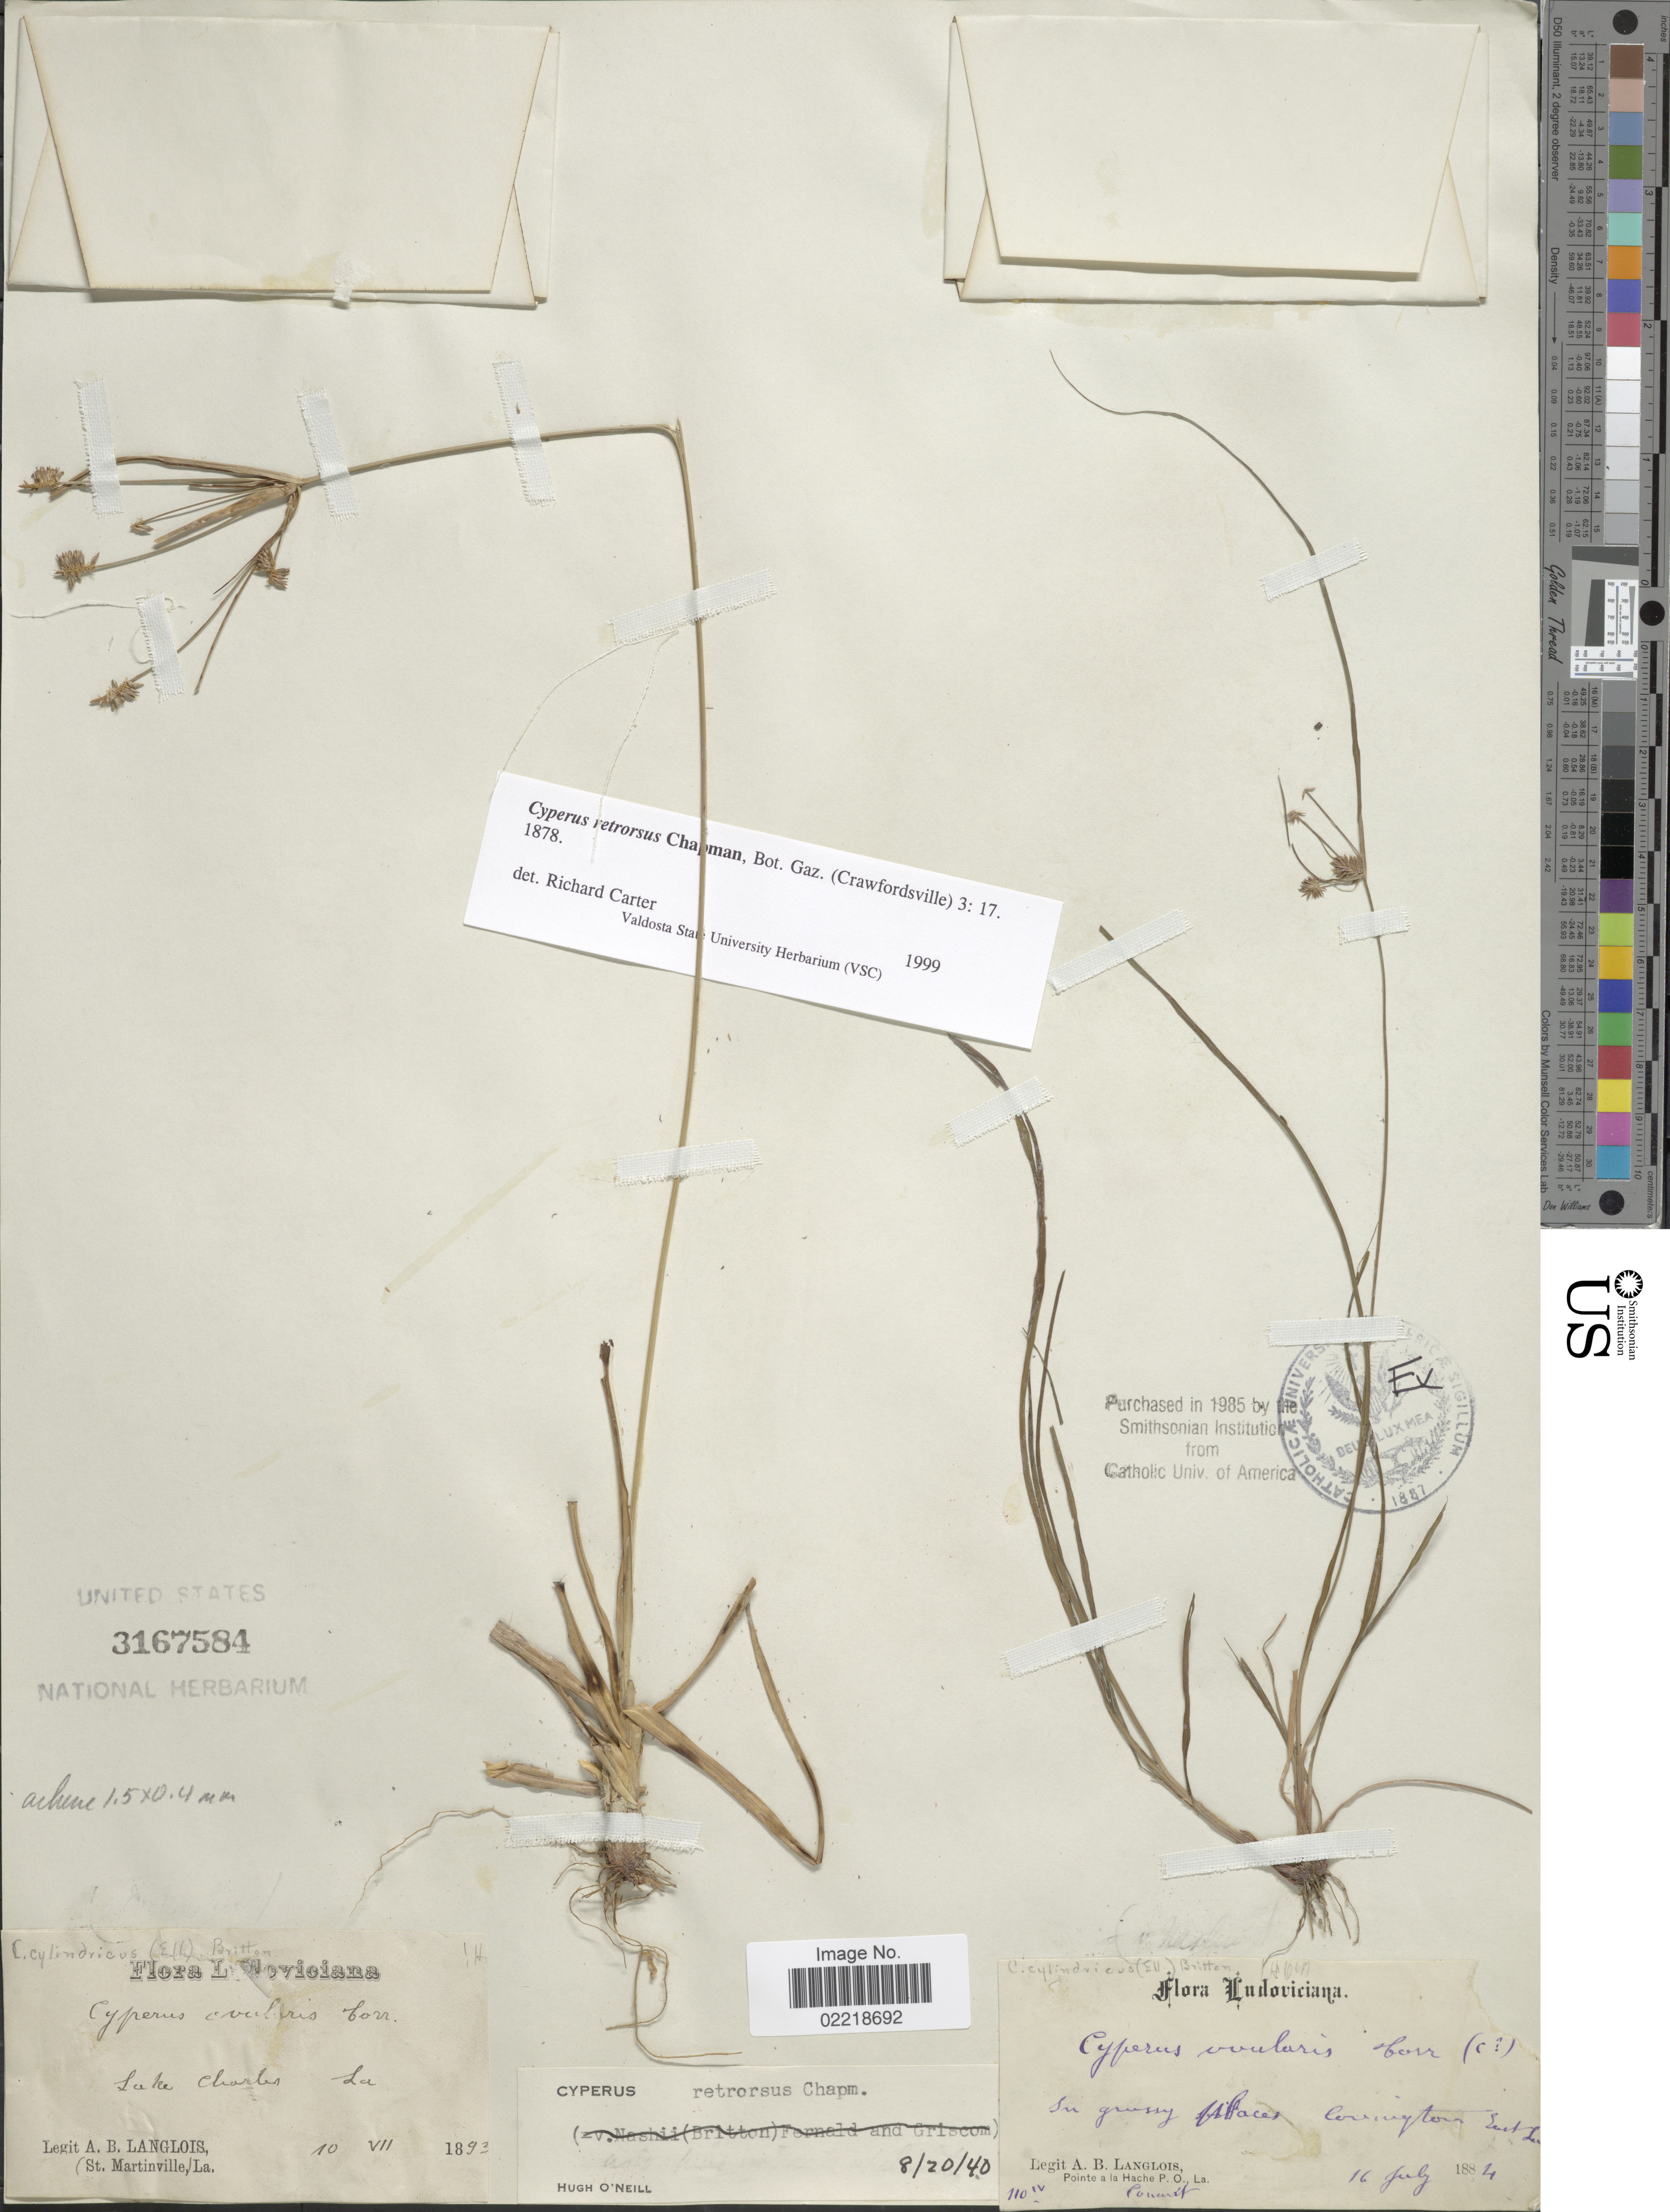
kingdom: Plantae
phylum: Tracheophyta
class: Liliopsida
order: Poales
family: Cyperaceae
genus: Cyperus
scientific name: Cyperus retrorsus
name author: Chapm.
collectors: A. Langlois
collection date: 1893-07-10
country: United States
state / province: Louisiana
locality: Ludoviciana. Lake Charles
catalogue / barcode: US 3167584